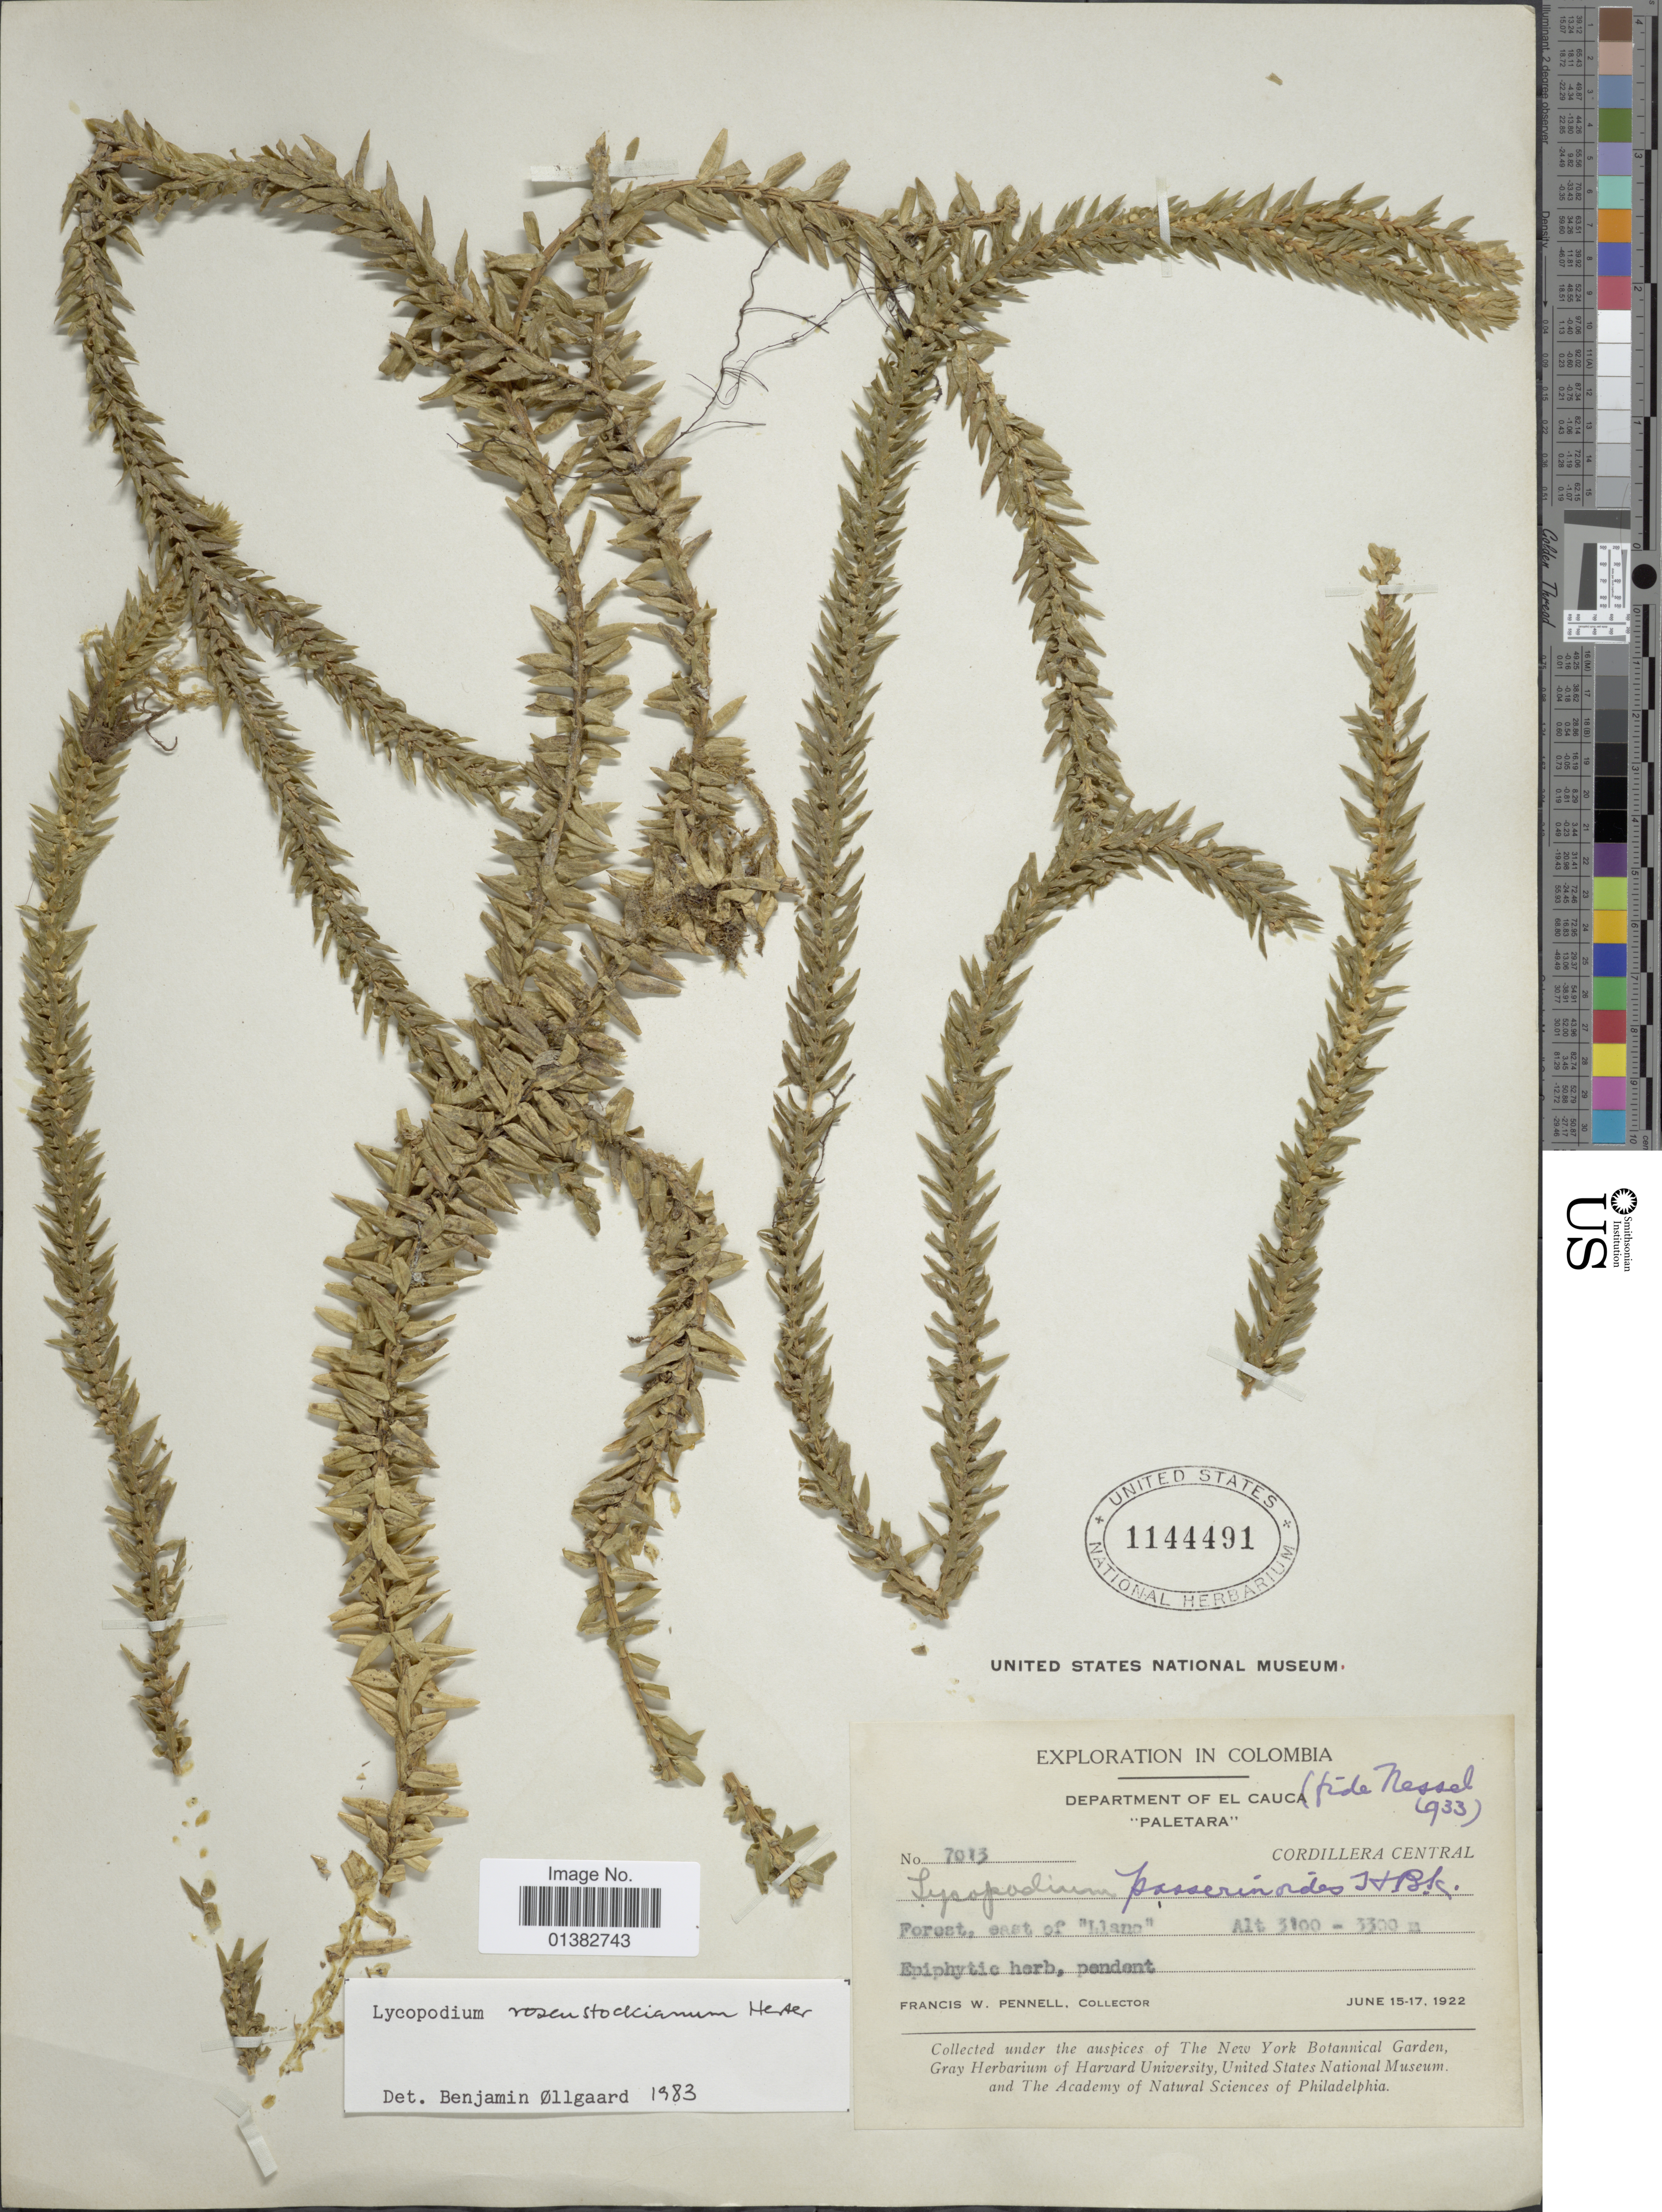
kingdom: Plantae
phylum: Tracheophyta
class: Lycopodiopsida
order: Lycopodiales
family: Lycopodiaceae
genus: Phlegmariurus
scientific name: Phlegmariurus rosenstockianus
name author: (Herter) B. Øllg.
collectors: F. W. Pennell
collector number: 7013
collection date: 1922-06-15/1922-06-17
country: Colombia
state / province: Cauca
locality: Paletara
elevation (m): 3100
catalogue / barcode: US 1144491